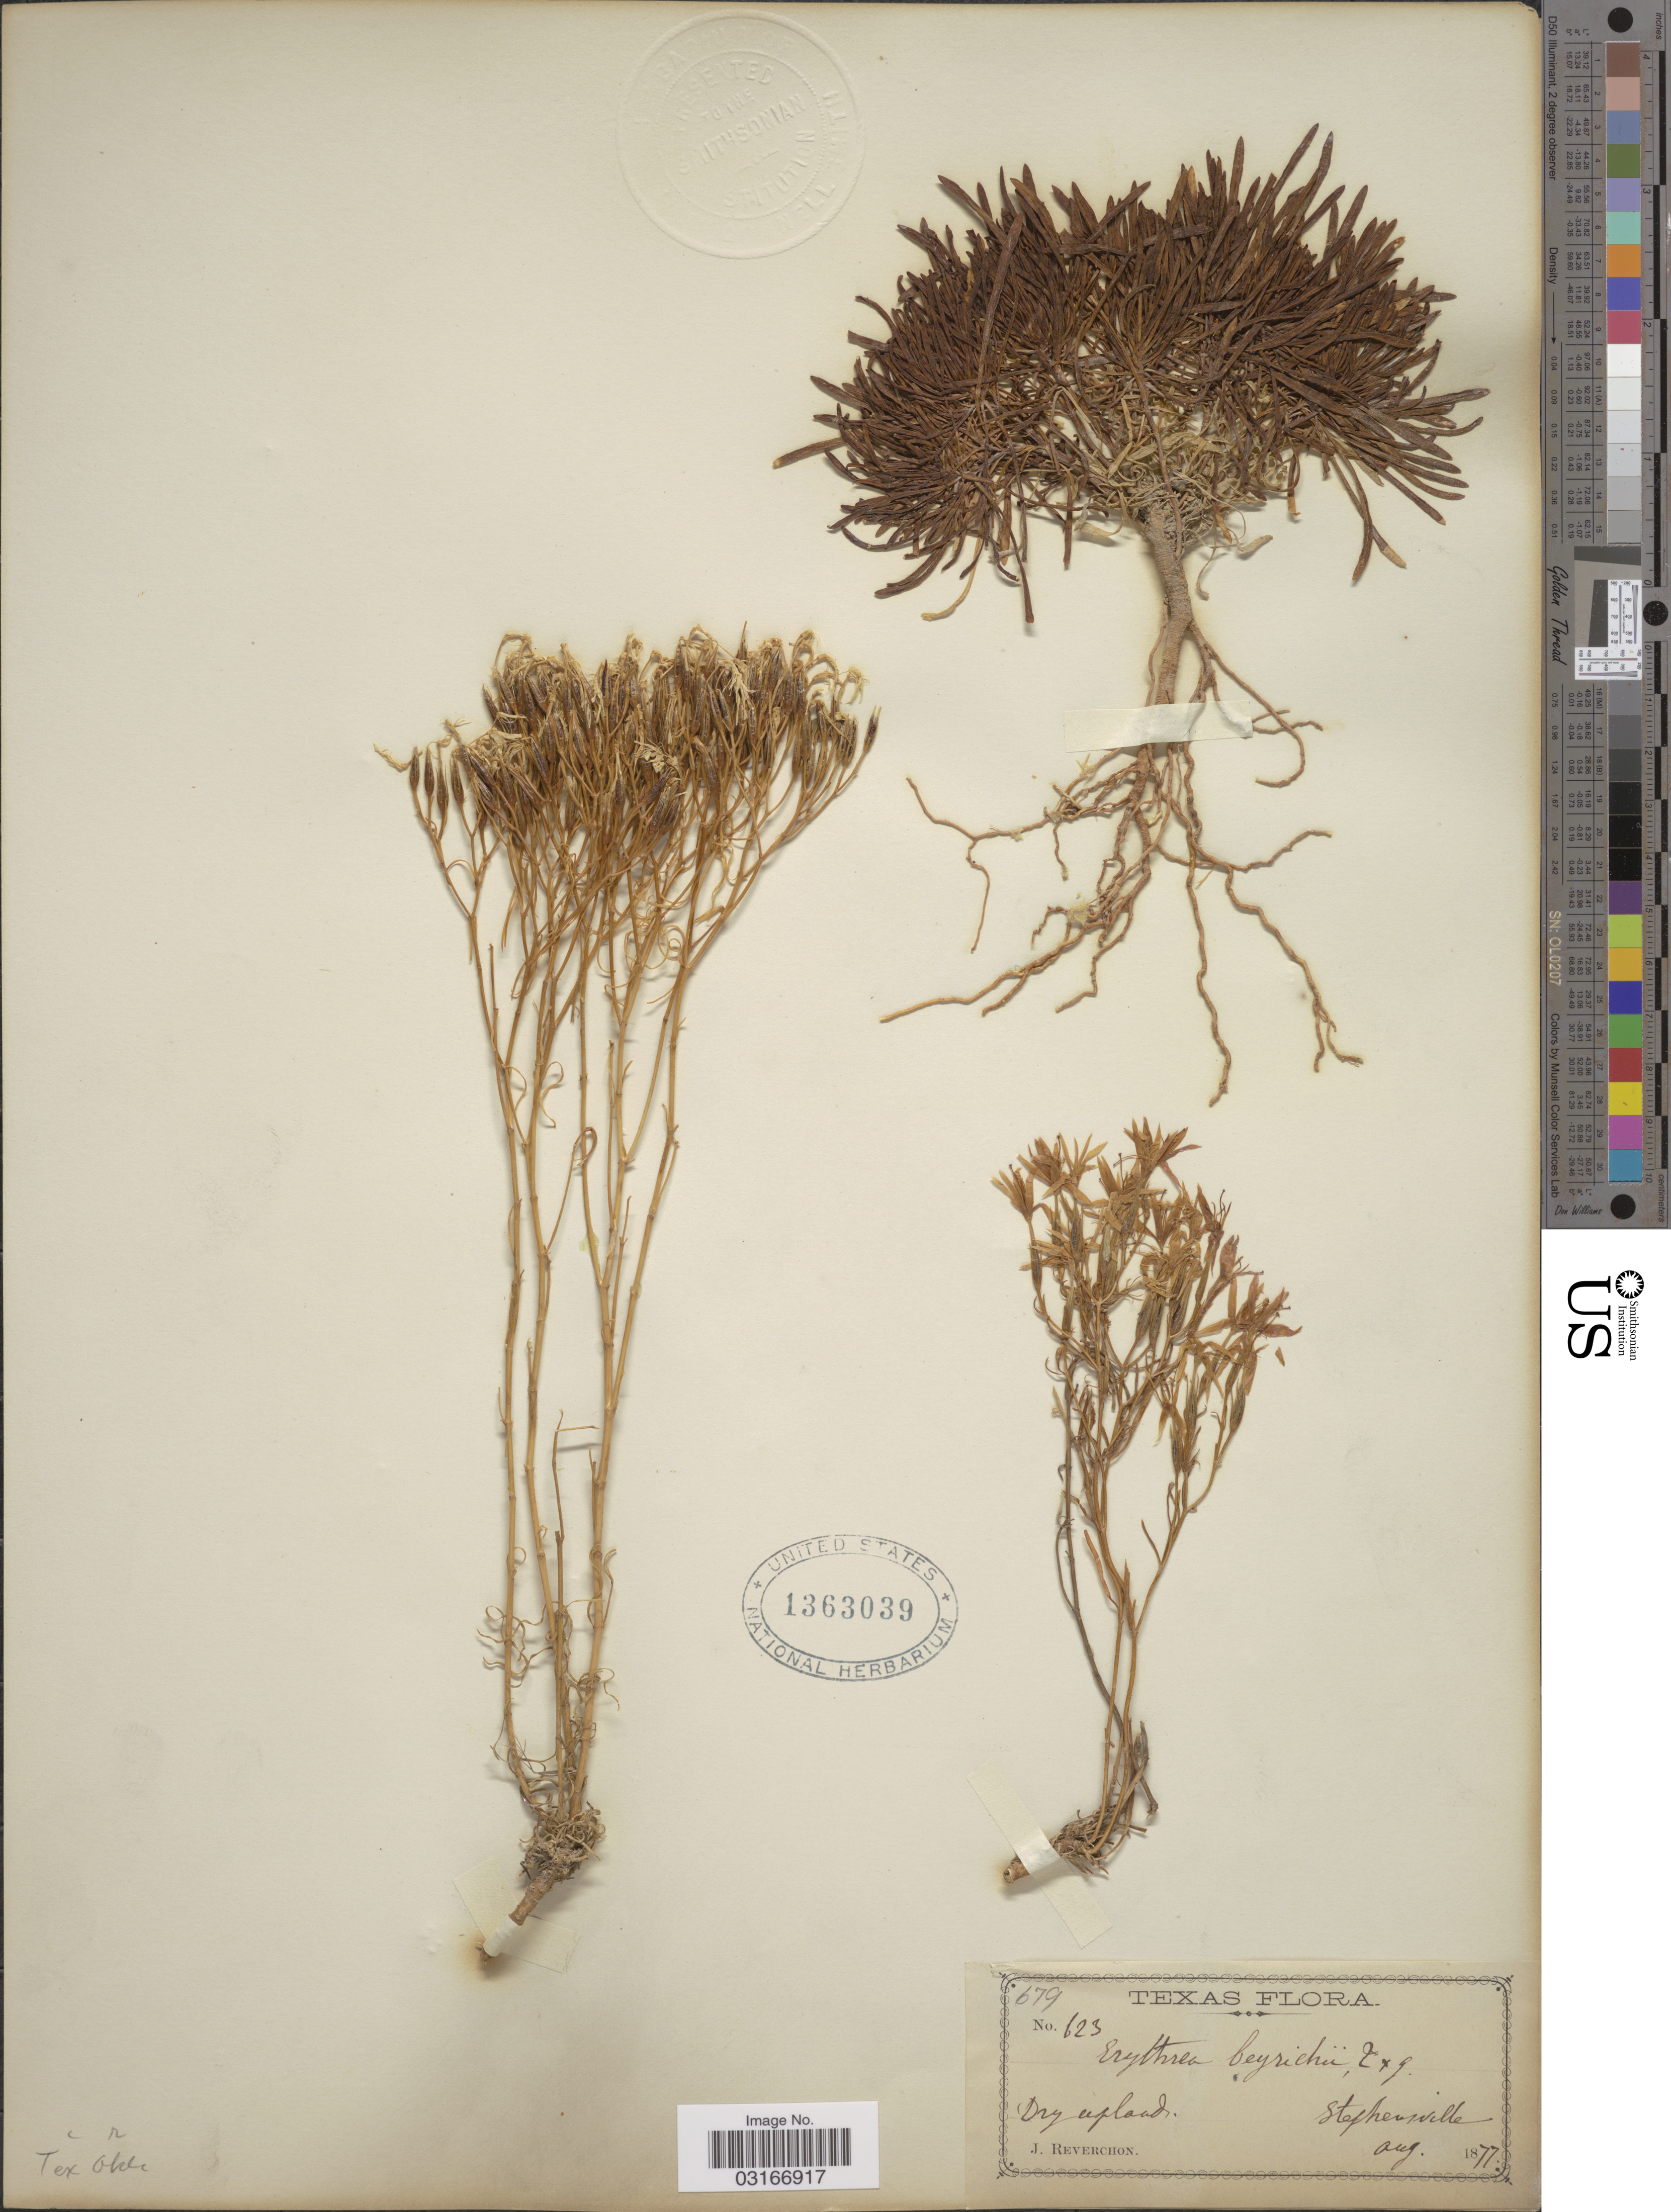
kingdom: Plantae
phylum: Tracheophyta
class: Magnoliopsida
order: Gentianales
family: Gentianaceae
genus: Centaurium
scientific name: Centaurium beyrichii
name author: (Torr.) B.L. Rob.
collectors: J. Reverchon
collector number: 623/679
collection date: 1877-08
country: United States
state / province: Texas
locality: Stephensville.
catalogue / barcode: US 1363039